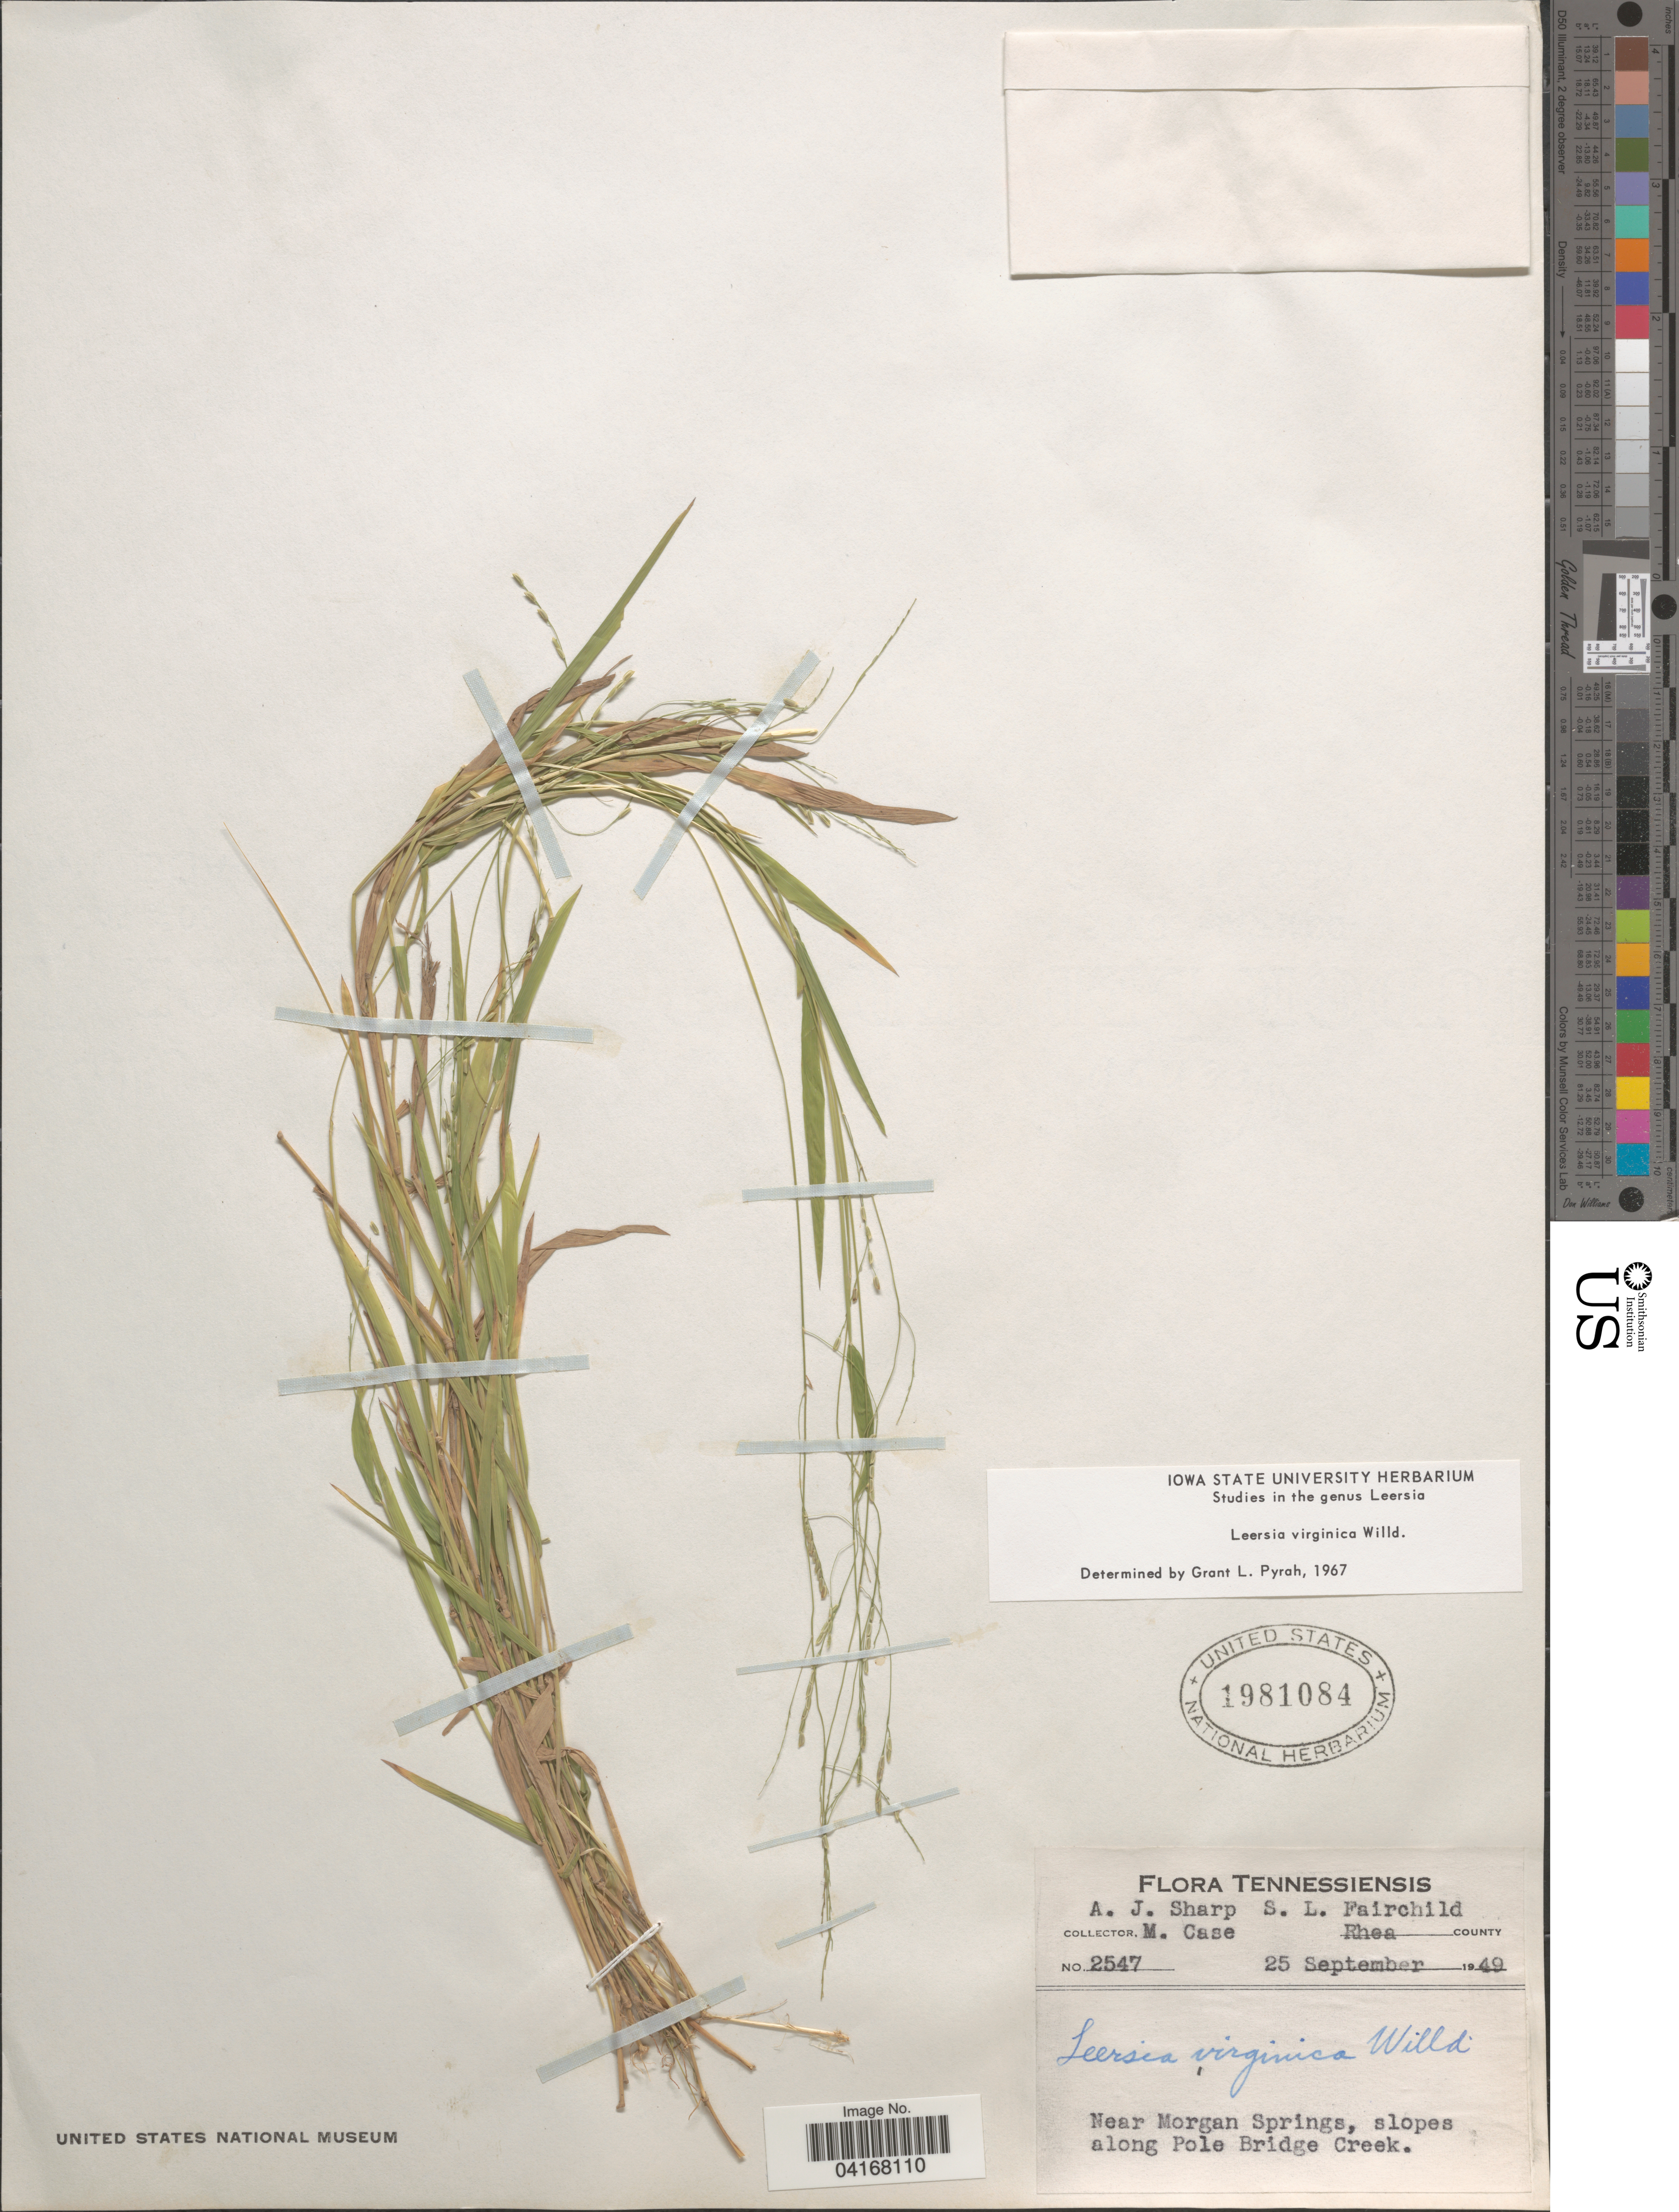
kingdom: Plantae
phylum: Tracheophyta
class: Liliopsida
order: Poales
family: Poaceae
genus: Leersia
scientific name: Leersia virginica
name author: Willd.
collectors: A. J. Sharp, M. Case & S. Fairchild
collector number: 2547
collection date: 1949-09-25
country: United States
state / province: Tennessee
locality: Rhea County. Near Morgan Springs, slopes along Pole Bridge Creek.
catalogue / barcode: US 1981084